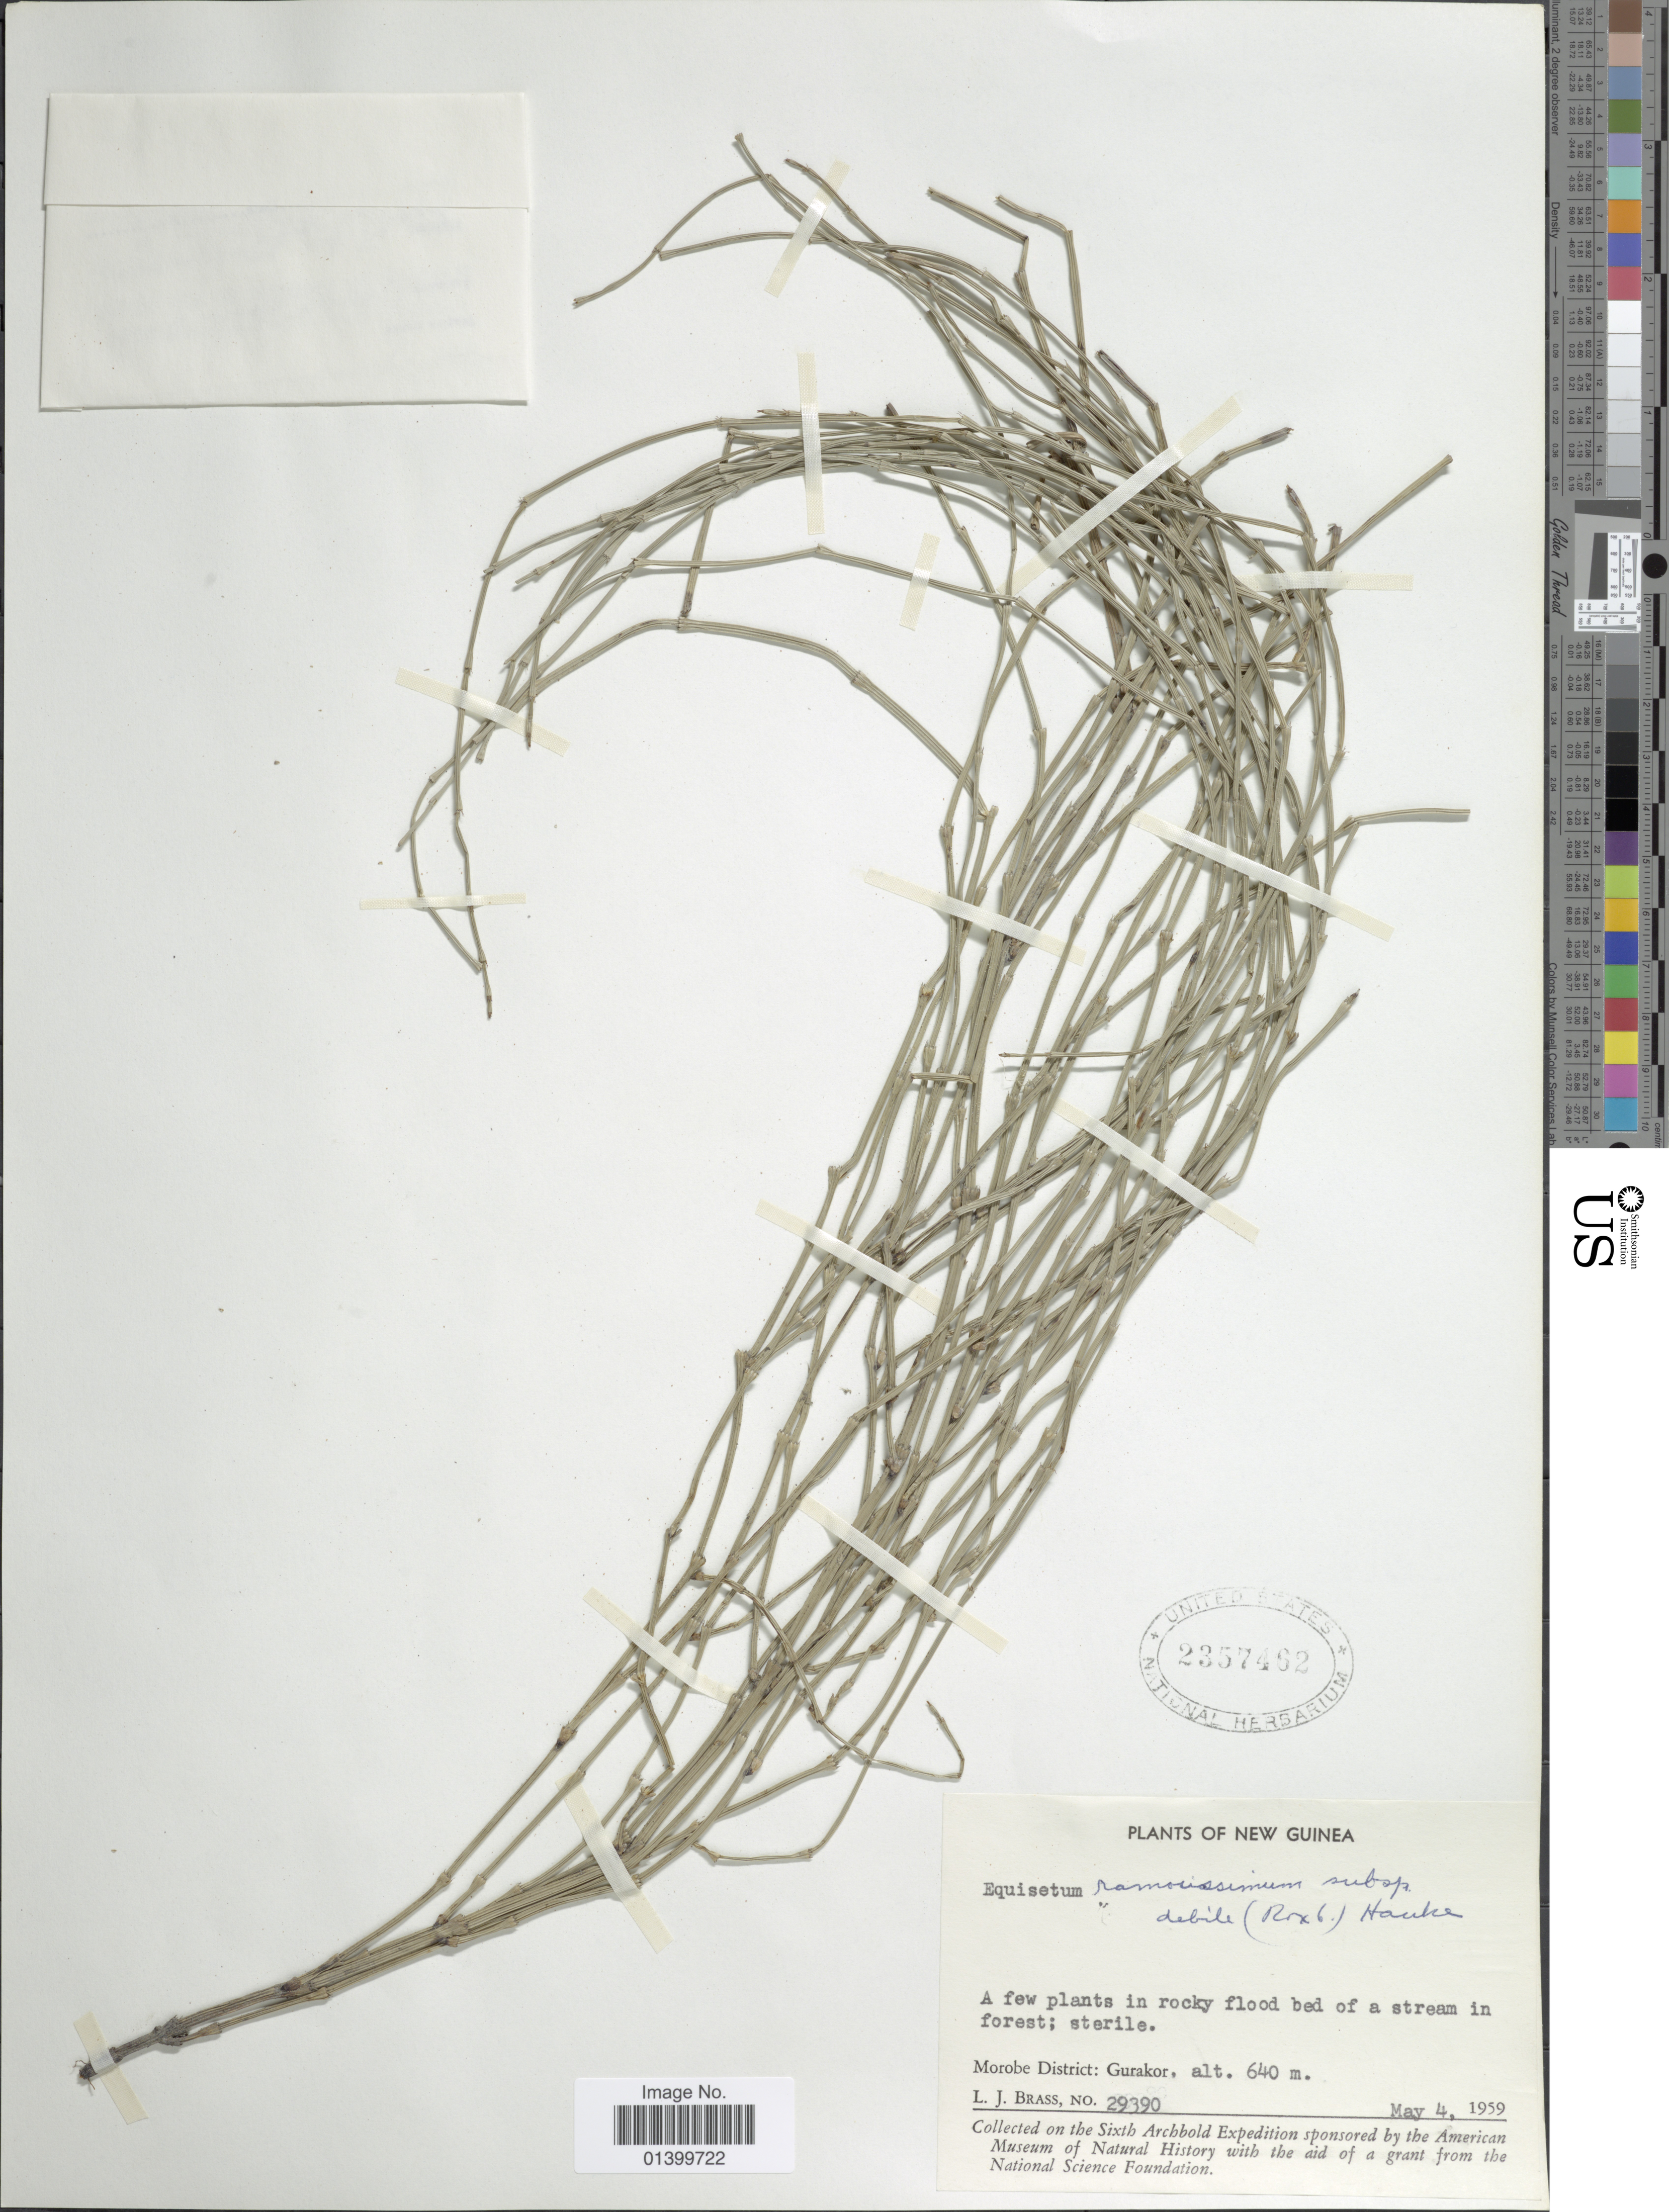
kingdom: Plantae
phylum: Tracheophyta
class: Polypodiopsida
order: Equisetales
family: Equisetaceae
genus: Equisetum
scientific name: Equisetum ramosissimum subsp. debile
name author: (Roxb. ex Vaucher) Hauke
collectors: L. J. Brass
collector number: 29390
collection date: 1959-05-04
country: Papua New Guinea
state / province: Morobe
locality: Plants of New Guinea. Morobe District: Gurakor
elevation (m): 640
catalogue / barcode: US 2357462